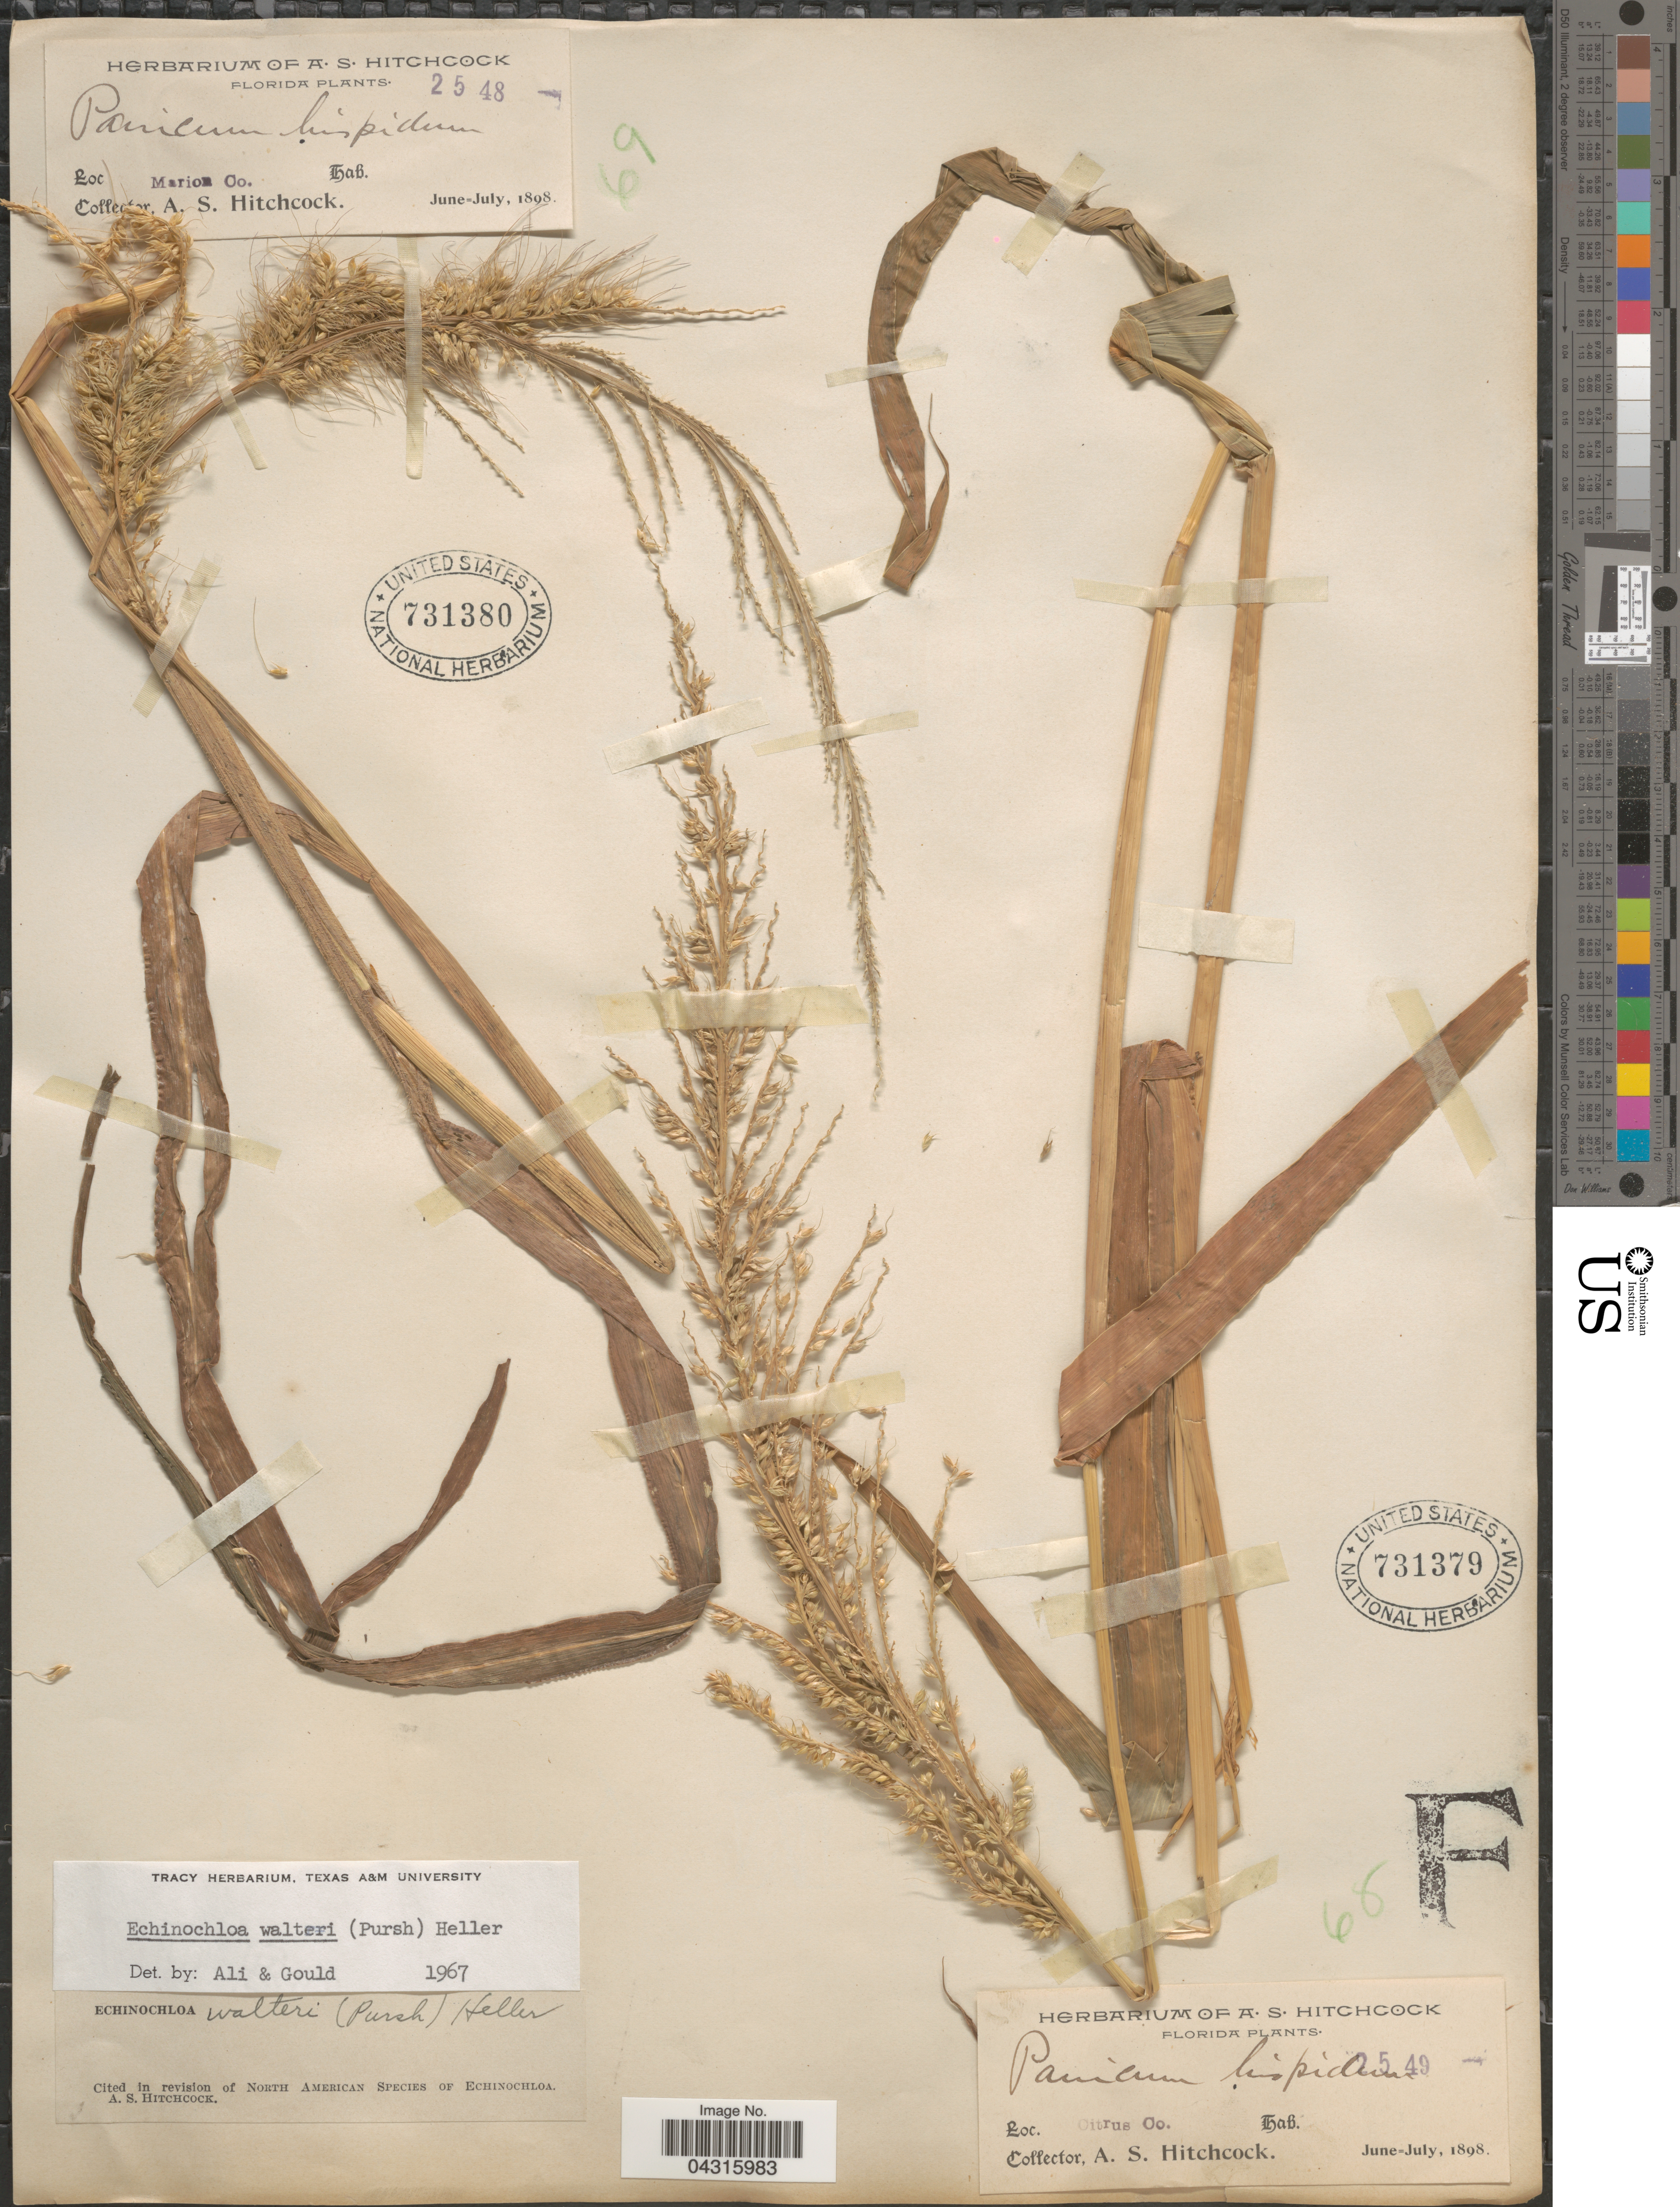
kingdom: Plantae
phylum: Tracheophyta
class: Liliopsida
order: Poales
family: Poaceae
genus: Echinochloa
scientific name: Echinochloa walteri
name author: (Pursh) A. Heller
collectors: A. S. Hitchcock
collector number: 2549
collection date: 1898-06/1898-07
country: United States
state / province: Florida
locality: Citrus Co.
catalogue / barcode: US 731379-2